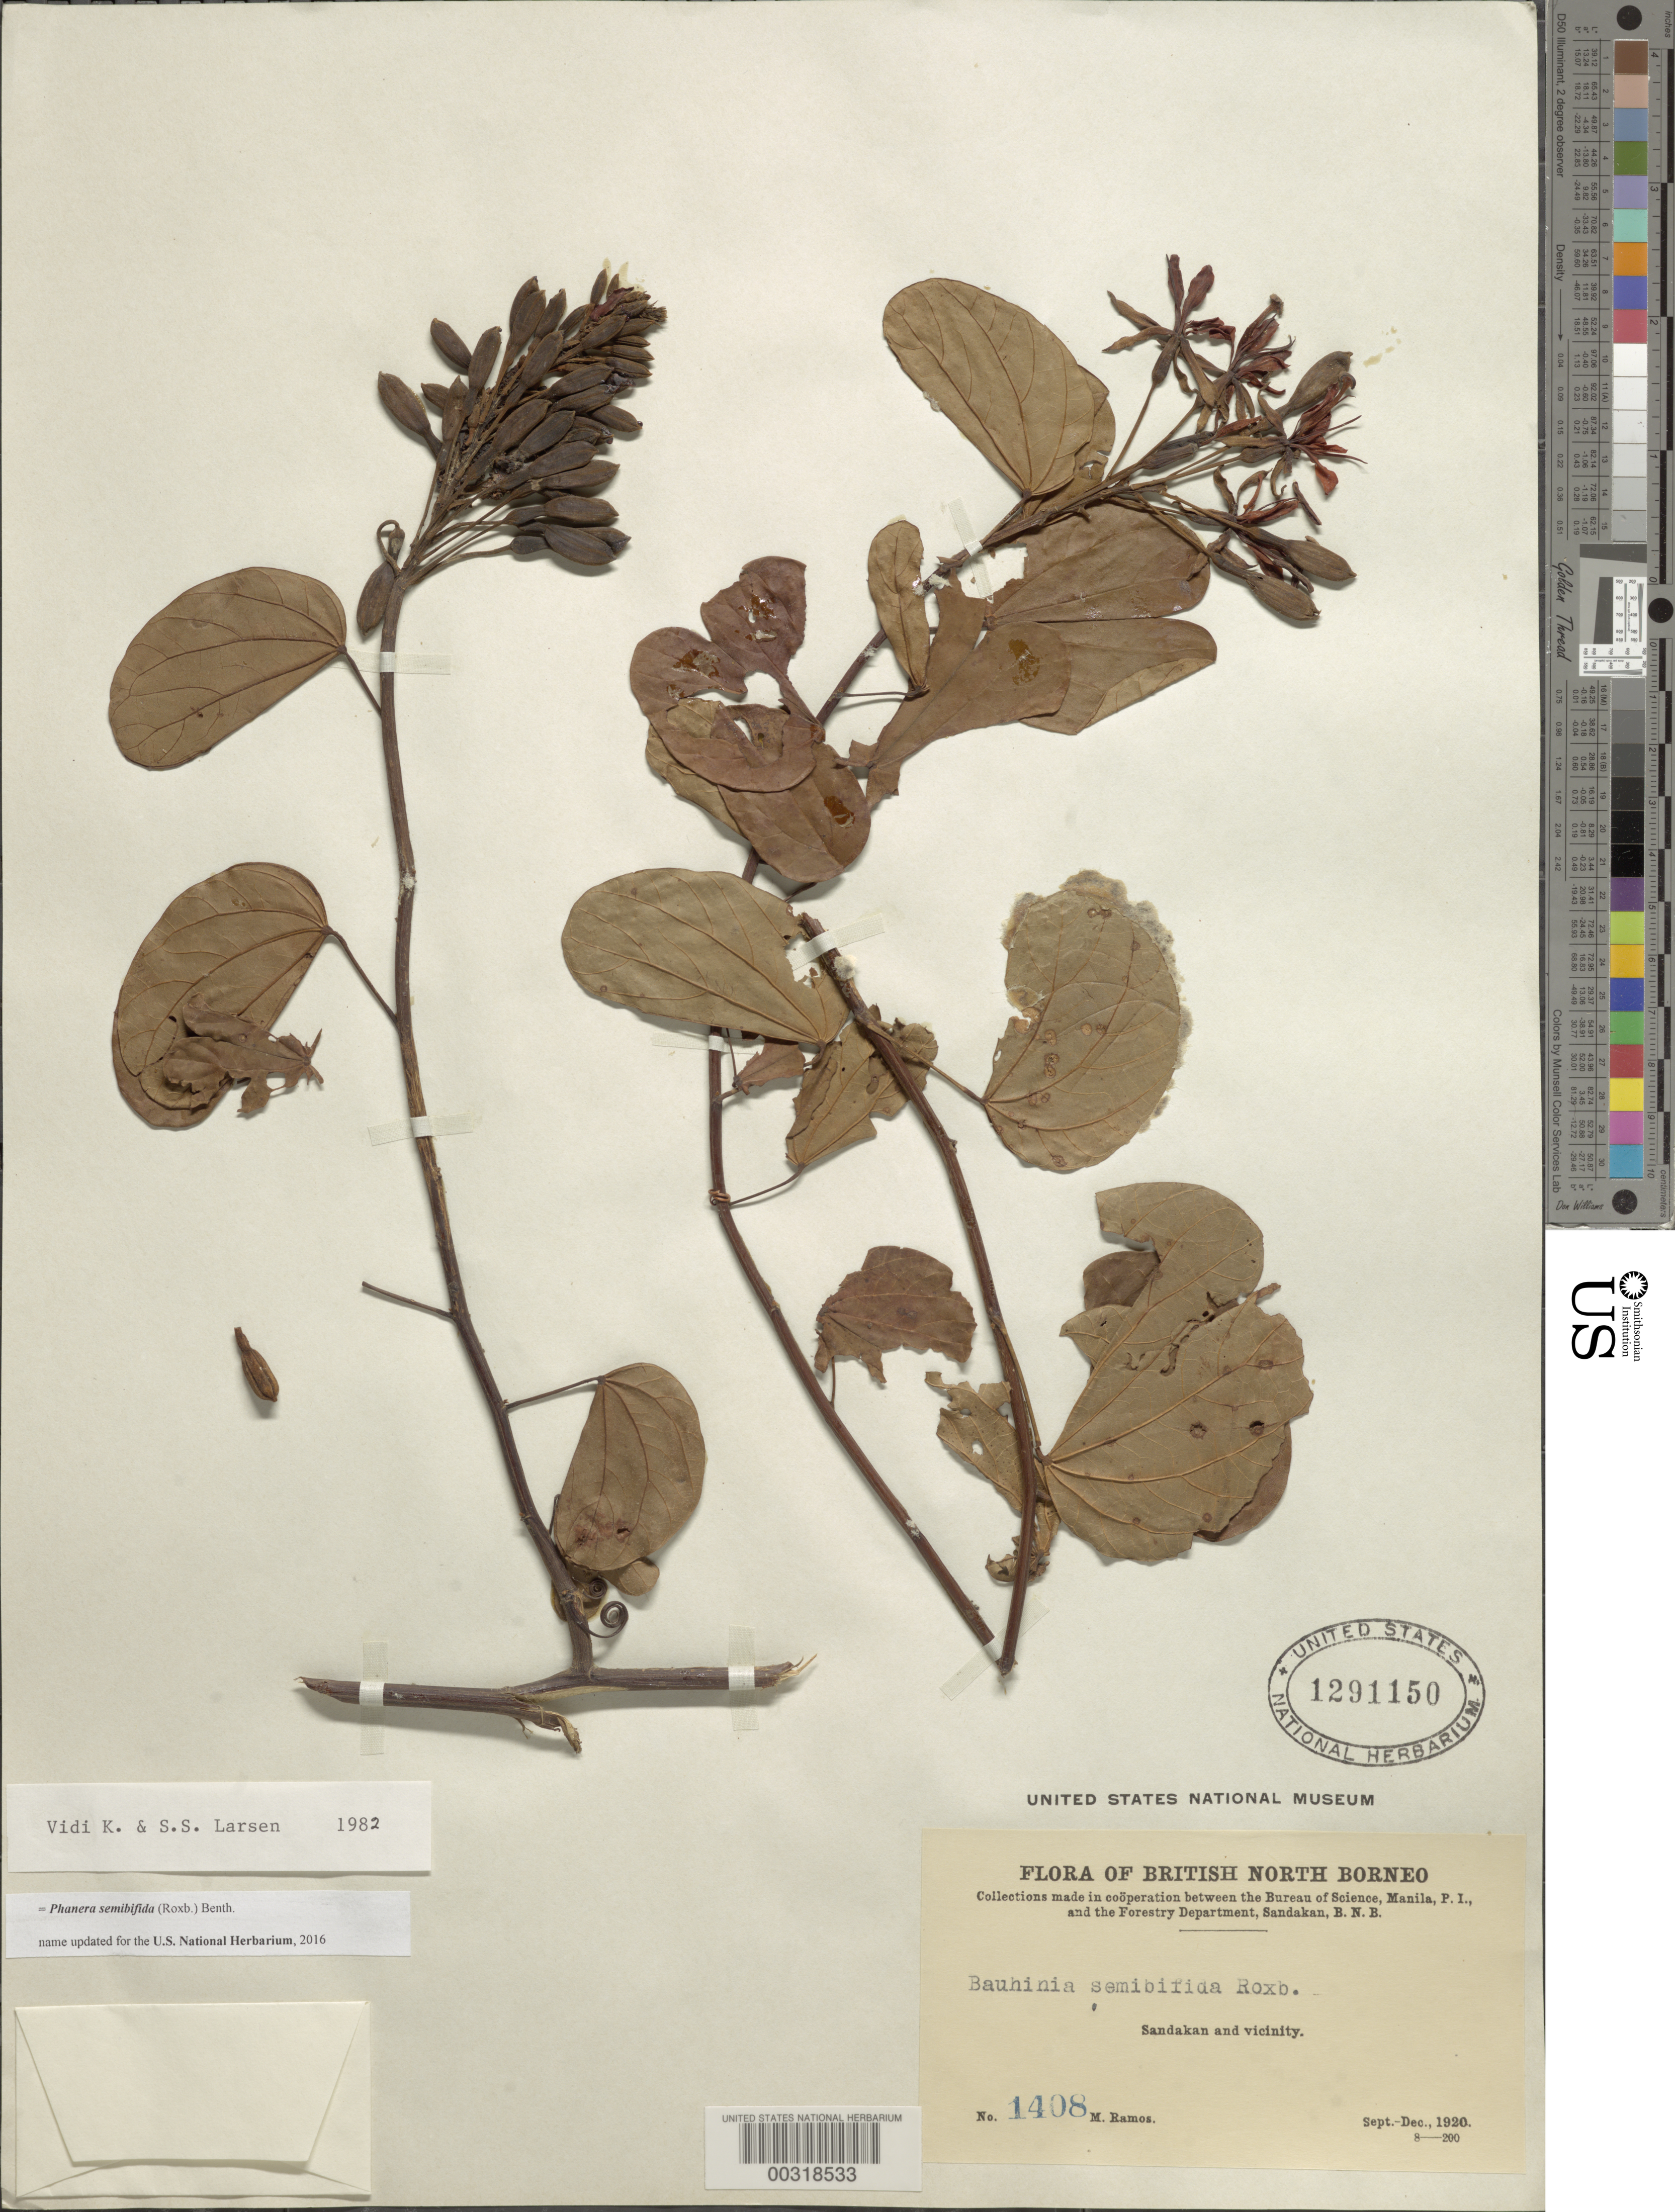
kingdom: Plantae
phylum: Tracheophyta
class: Magnoliopsida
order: Fabales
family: Fabaceae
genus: Phanera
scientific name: Phanera semibifida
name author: (Roxb.) Benth.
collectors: M. Ramos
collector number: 1408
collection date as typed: Sep 1920 to -- Dec 1920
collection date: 1920-09/1920-12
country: Malaysia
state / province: Sabah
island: Borneo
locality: Sandakan and vicinity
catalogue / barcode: US 1291150